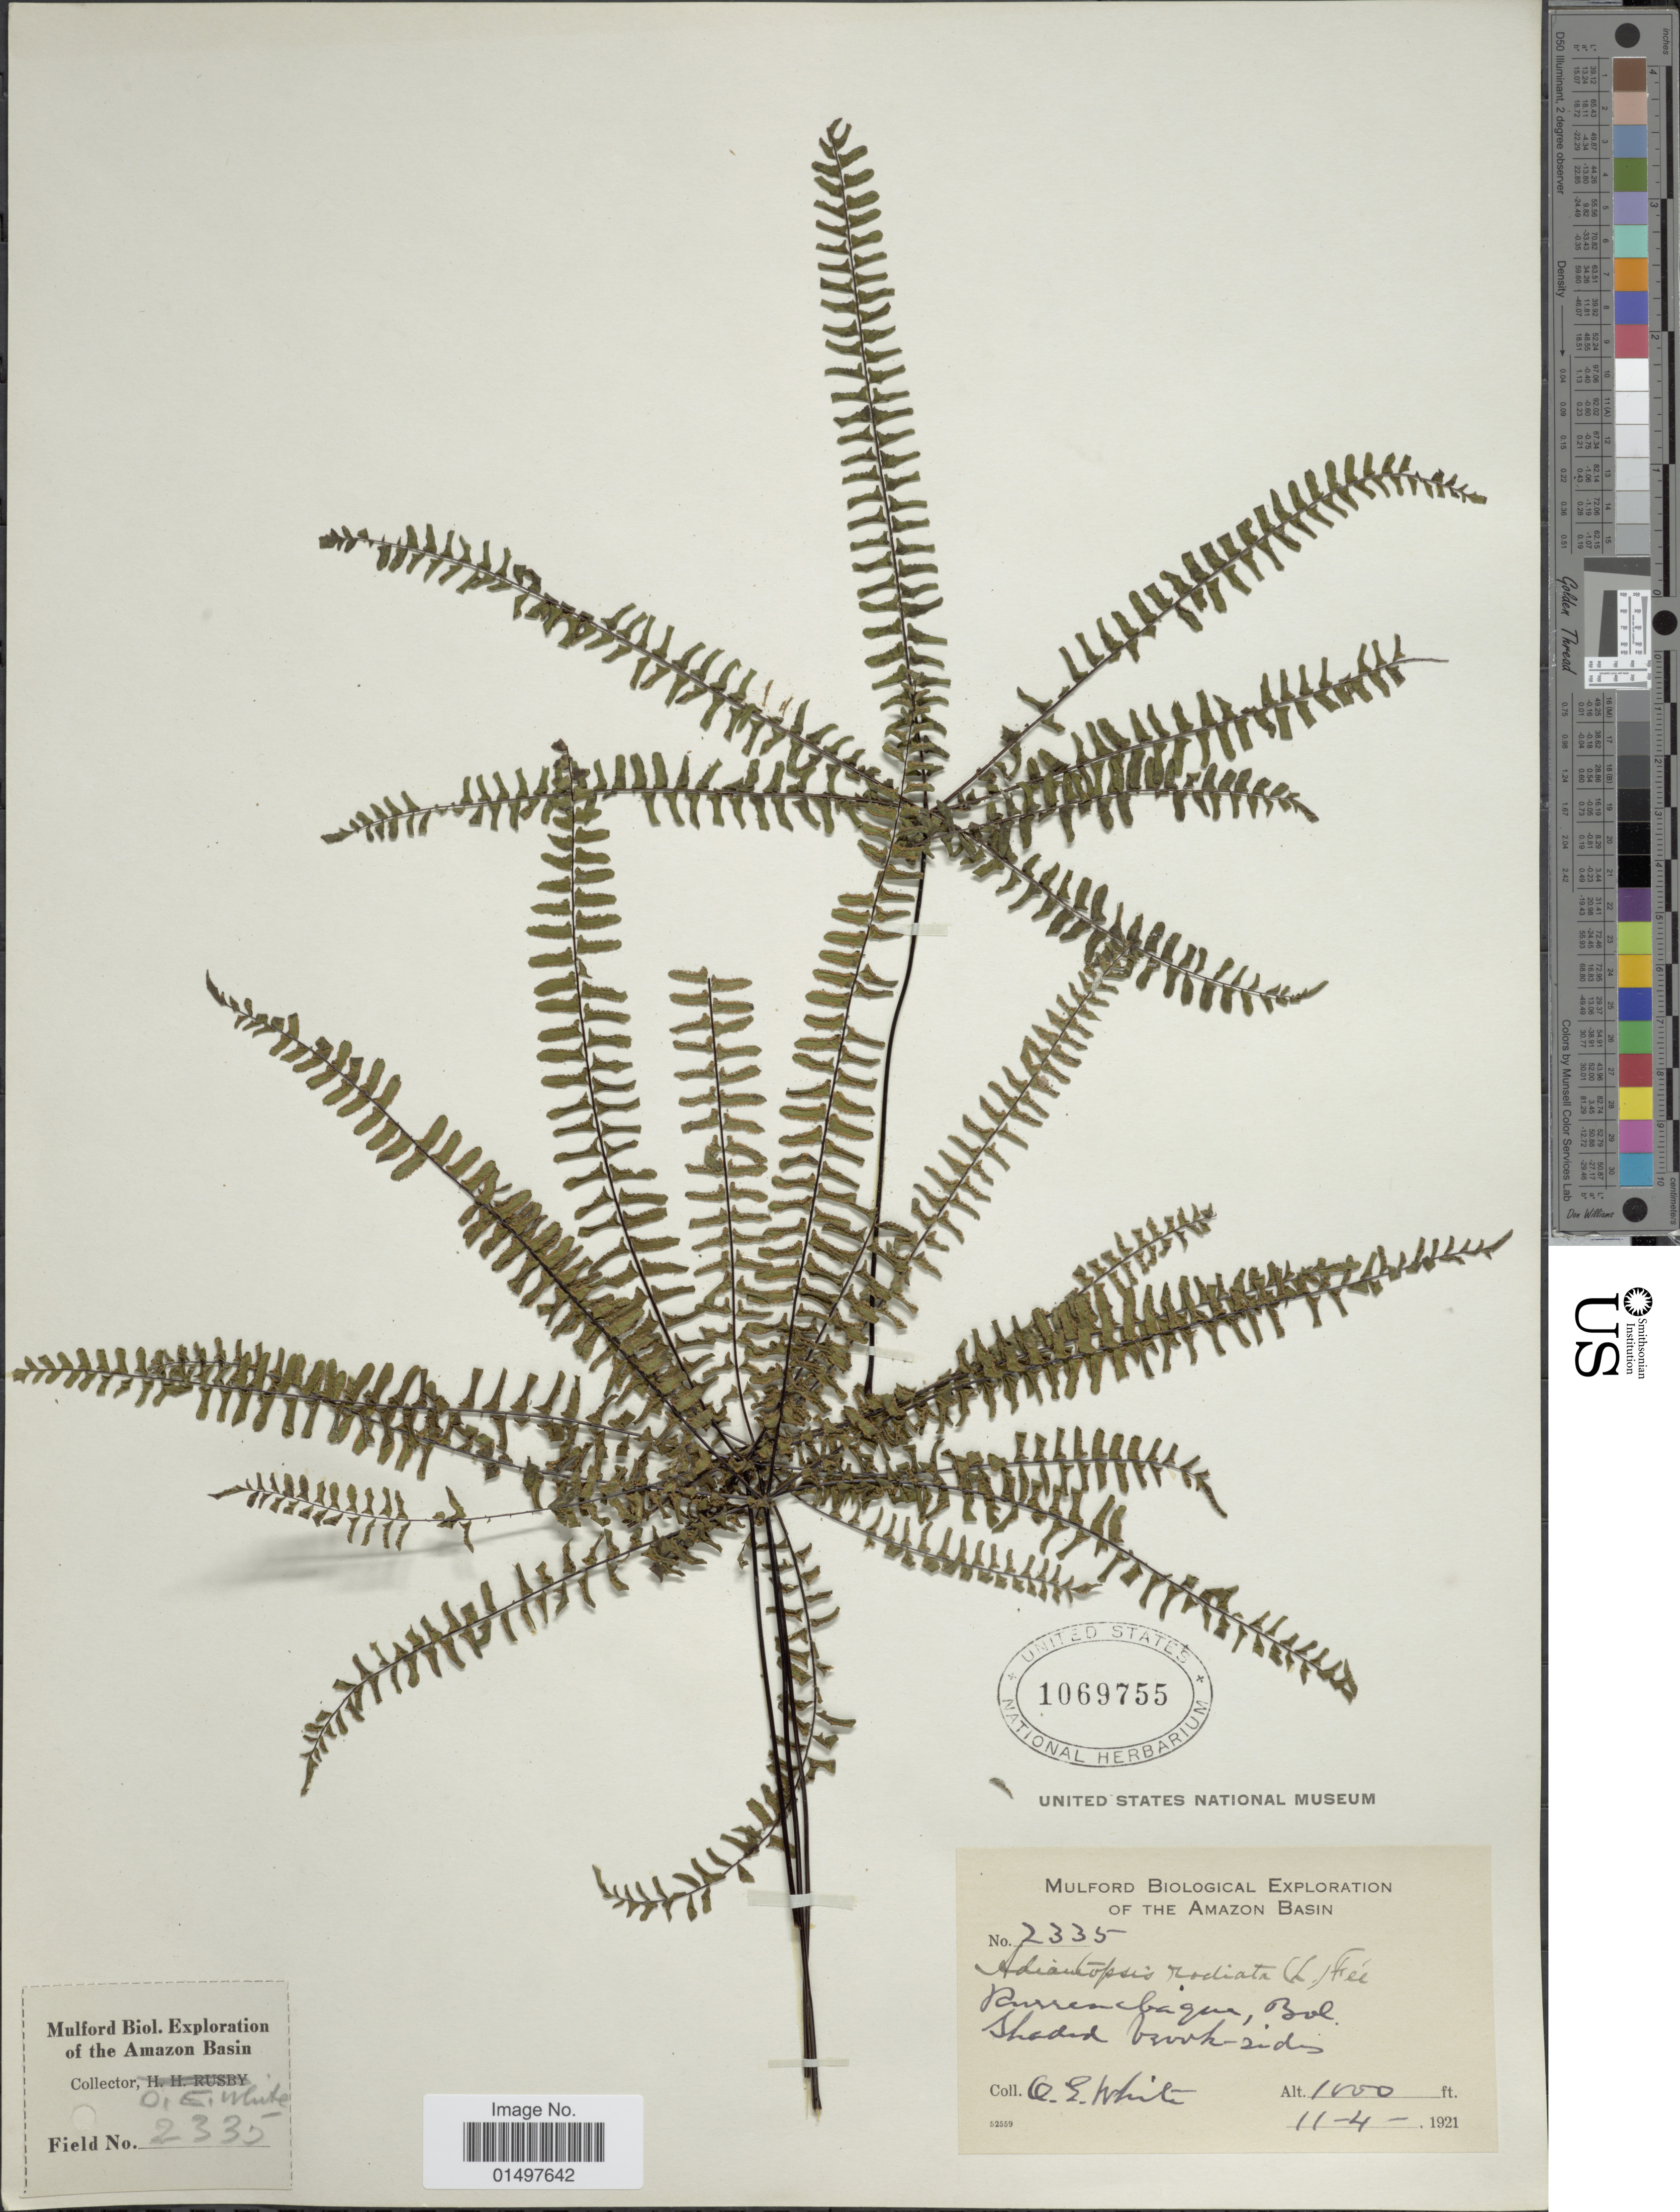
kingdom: Plantae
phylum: Tracheophyta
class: Polypodiopsida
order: Polypodiales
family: Pteridaceae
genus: Adiantopsis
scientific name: Adiantopsis radiata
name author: (L.) Fée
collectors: O. E. White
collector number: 2335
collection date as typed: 11-4-1921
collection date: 1921-11-04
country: Bolivia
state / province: Beni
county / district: José Ballivián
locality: Rurrenabaque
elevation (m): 305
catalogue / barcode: US 1069755